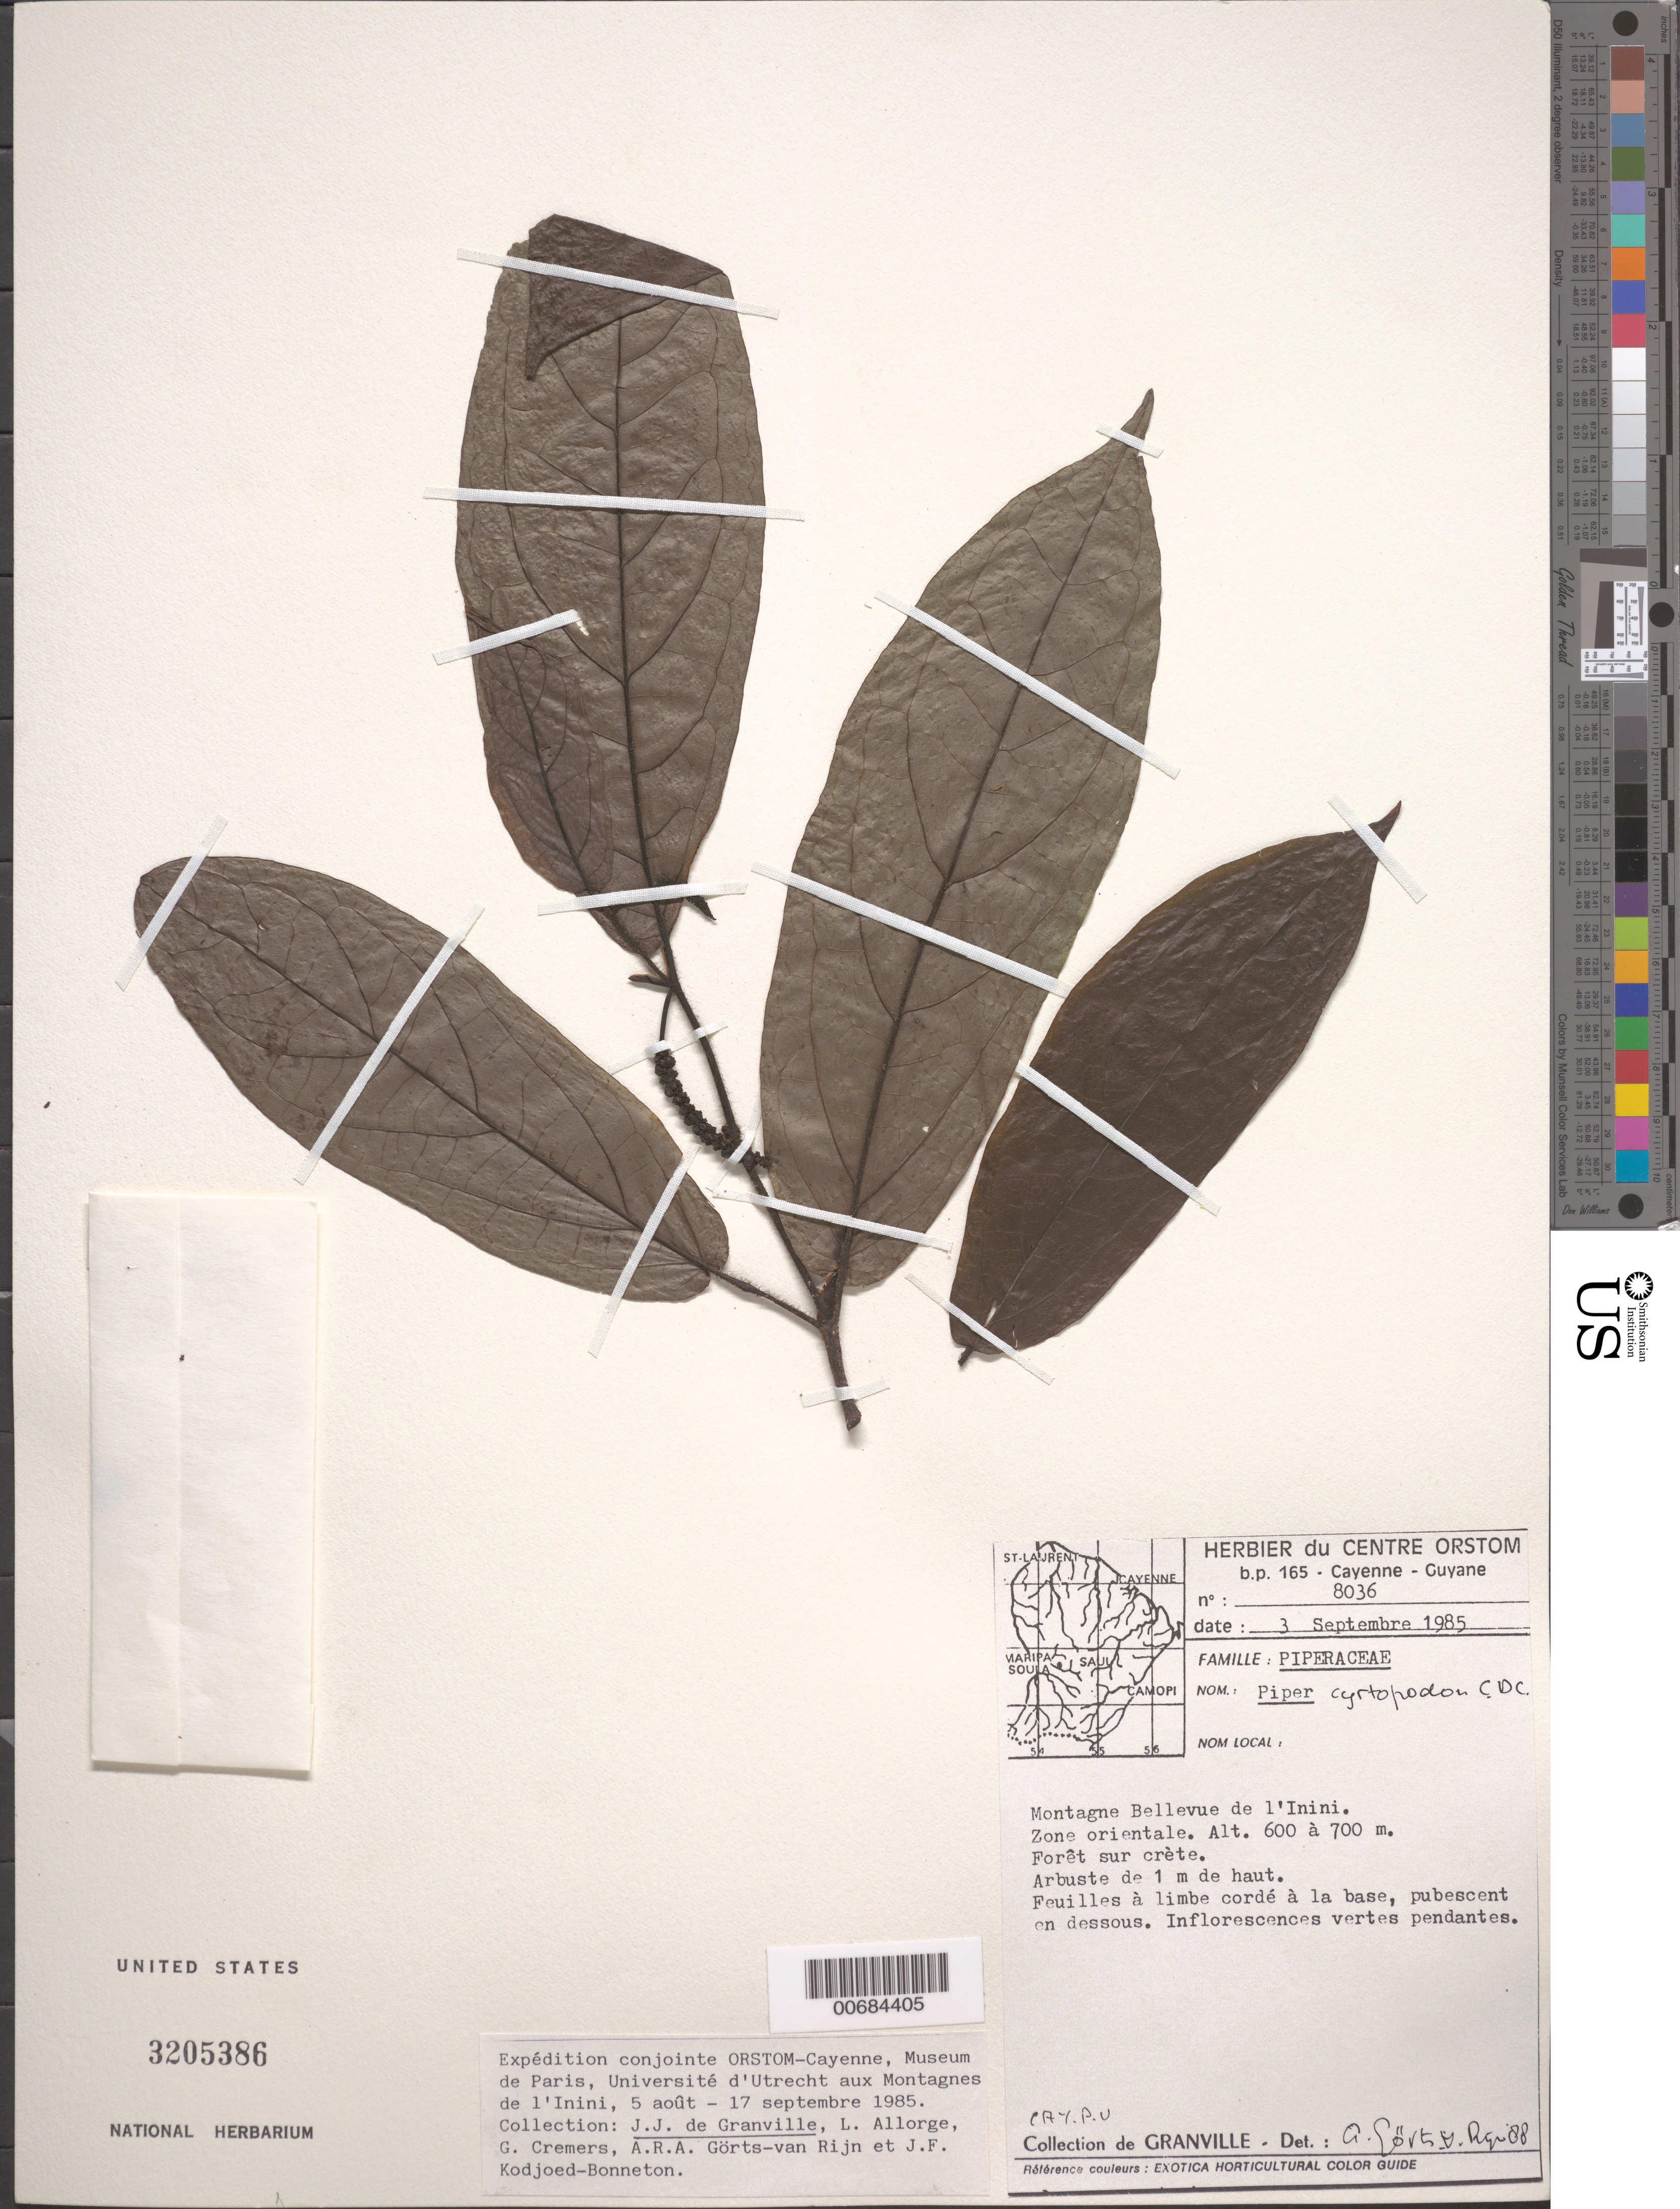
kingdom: Plantae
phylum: Tracheophyta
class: Magnoliopsida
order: Piperales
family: Piperaceae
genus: Piper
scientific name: Piper cyrtopodon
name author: (Miq.) C. DC.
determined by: Görts-van Rijn, A. R. A.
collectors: J.-J. de Granville, L. Allorge, G. Cremers, A. .R. A. Görts-van Rijn & J. Kodjoed-Bonneton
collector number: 8036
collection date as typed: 3-Sep-85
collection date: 1985-09-03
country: French Guiana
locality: Montagnes Bellevue de l'Inini, zone orientale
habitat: Forêt sur crete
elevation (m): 600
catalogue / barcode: US 3205386